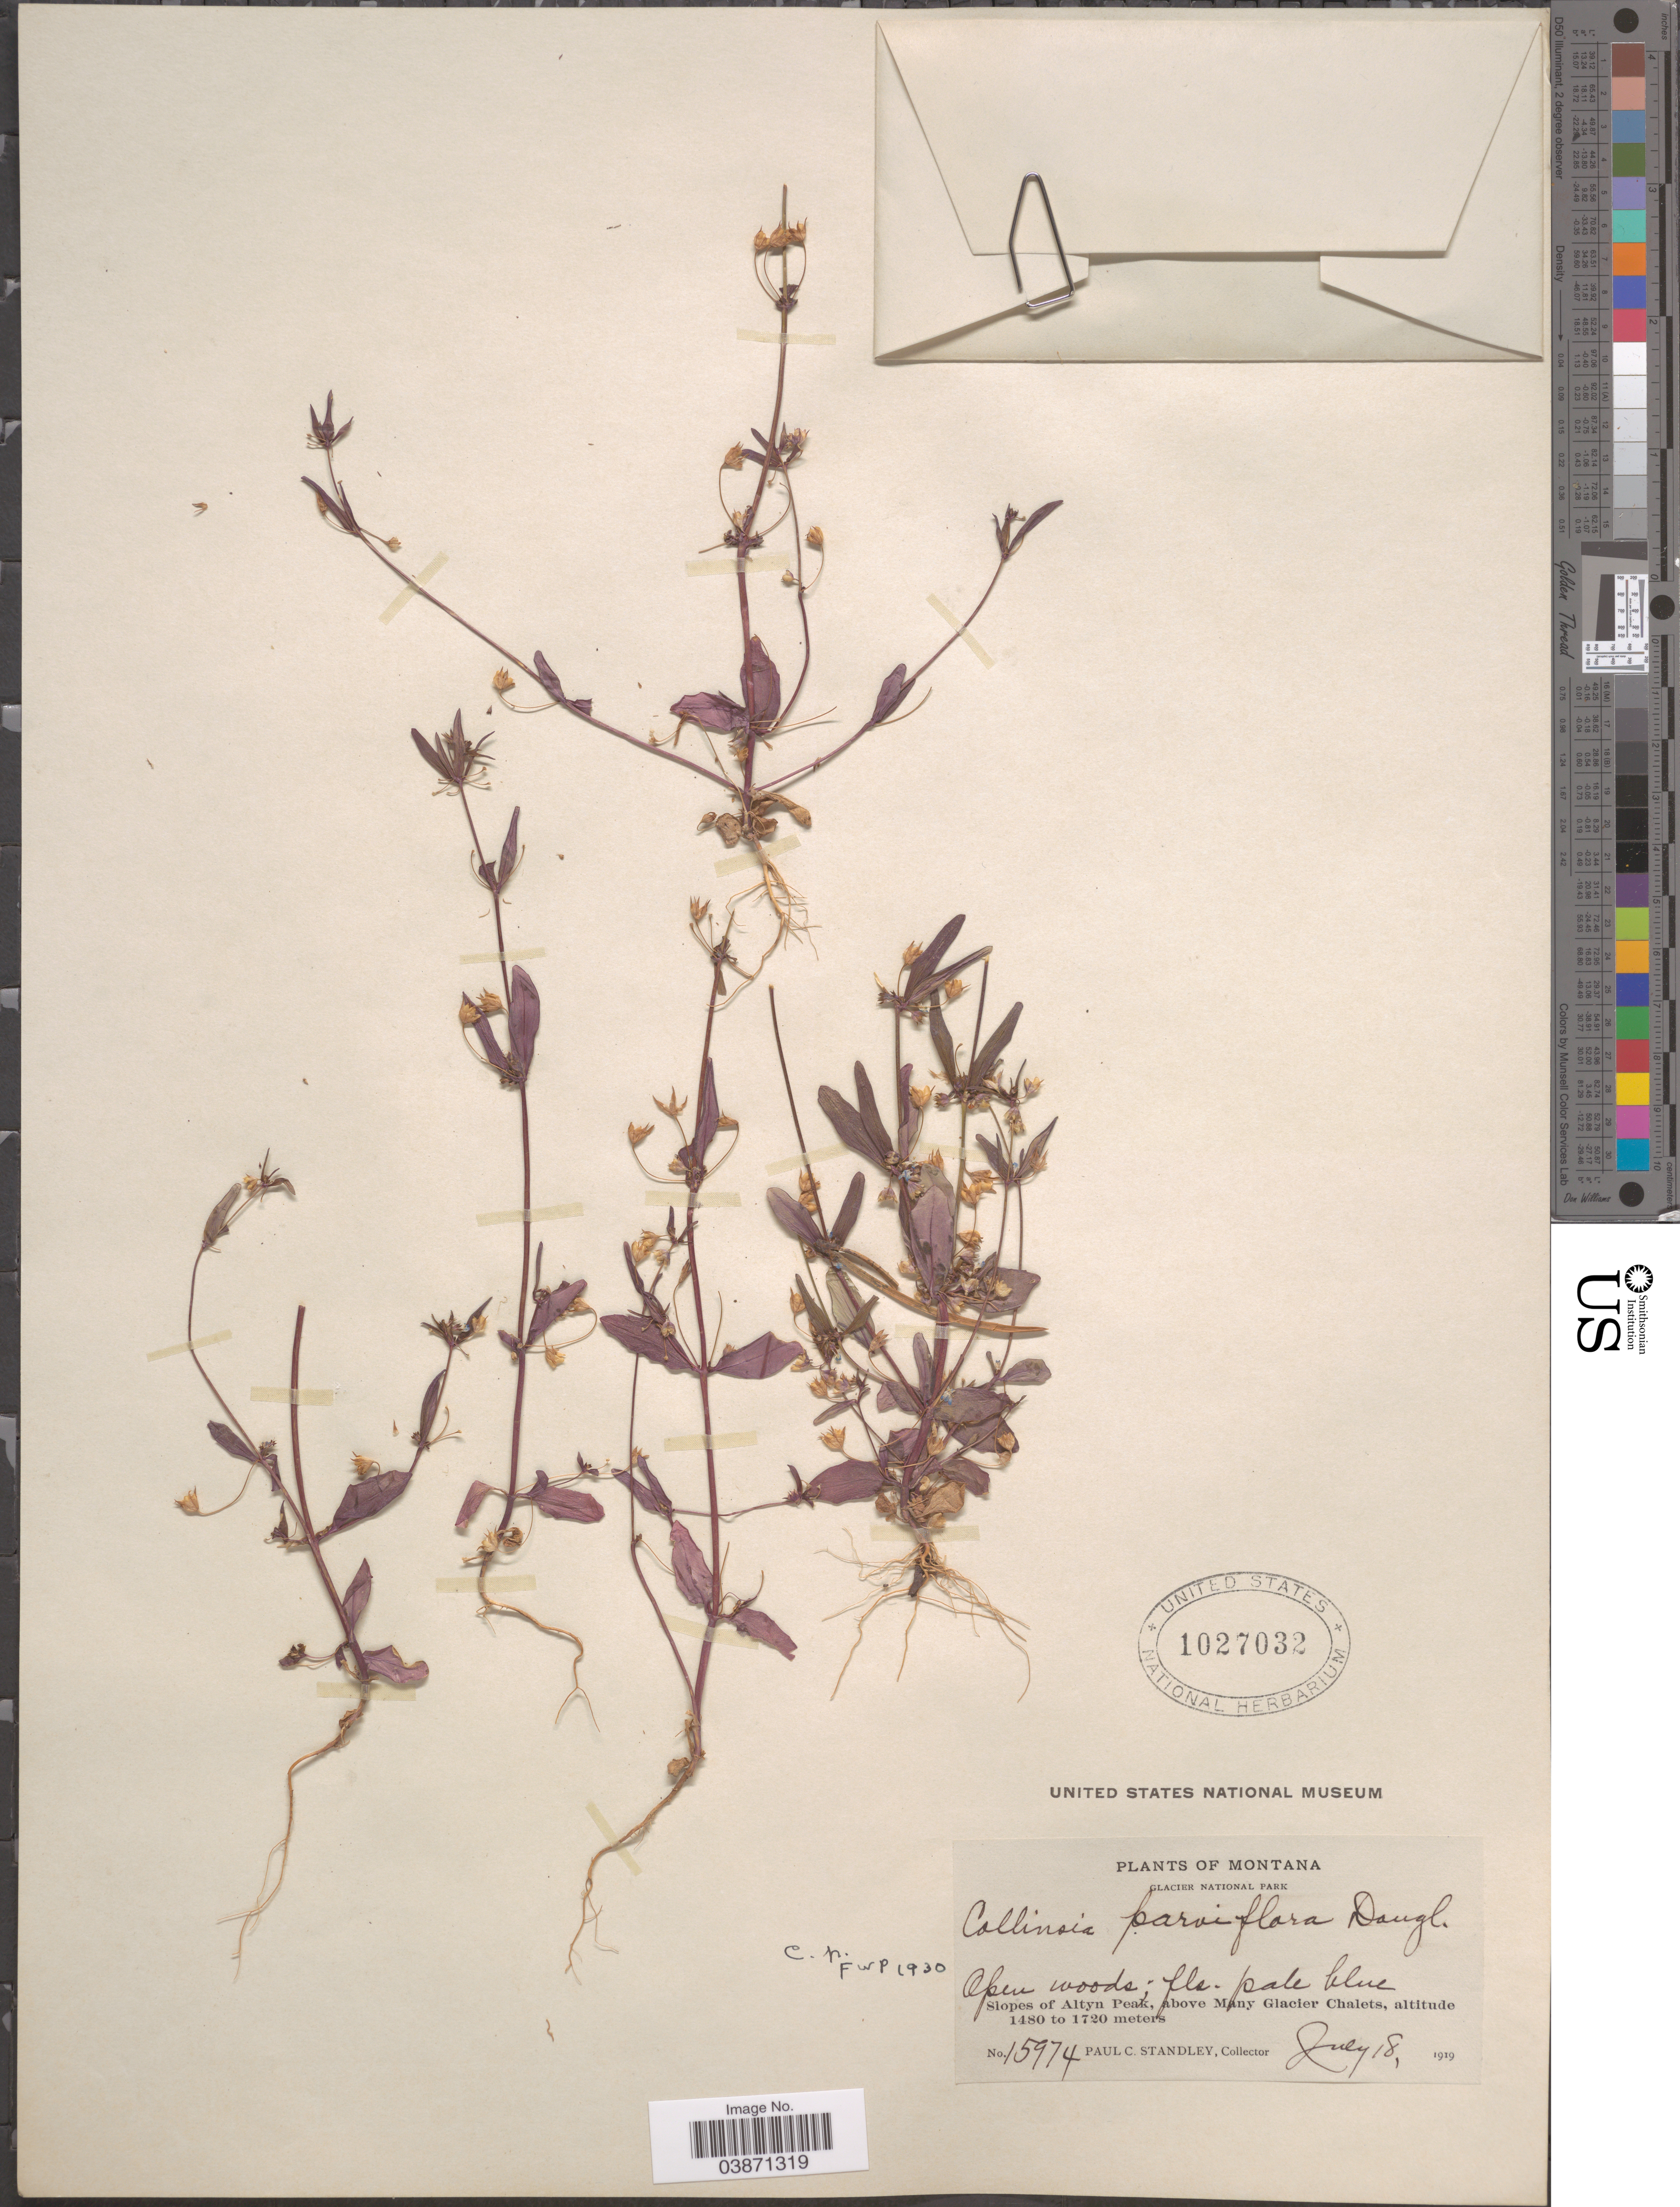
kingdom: Plantae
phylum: Tracheophyta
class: Magnoliopsida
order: Lamiales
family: Plantaginaceae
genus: Collinsia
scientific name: Collinsia parviflora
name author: Douglas ex Lindl.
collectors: P. C. Standley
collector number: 15974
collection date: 1919-07-18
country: United States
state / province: Montana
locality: Glacier National Park. Slopes of Altyn Peak, above Many Glacier Chalets.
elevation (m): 1480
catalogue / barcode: US 1027032